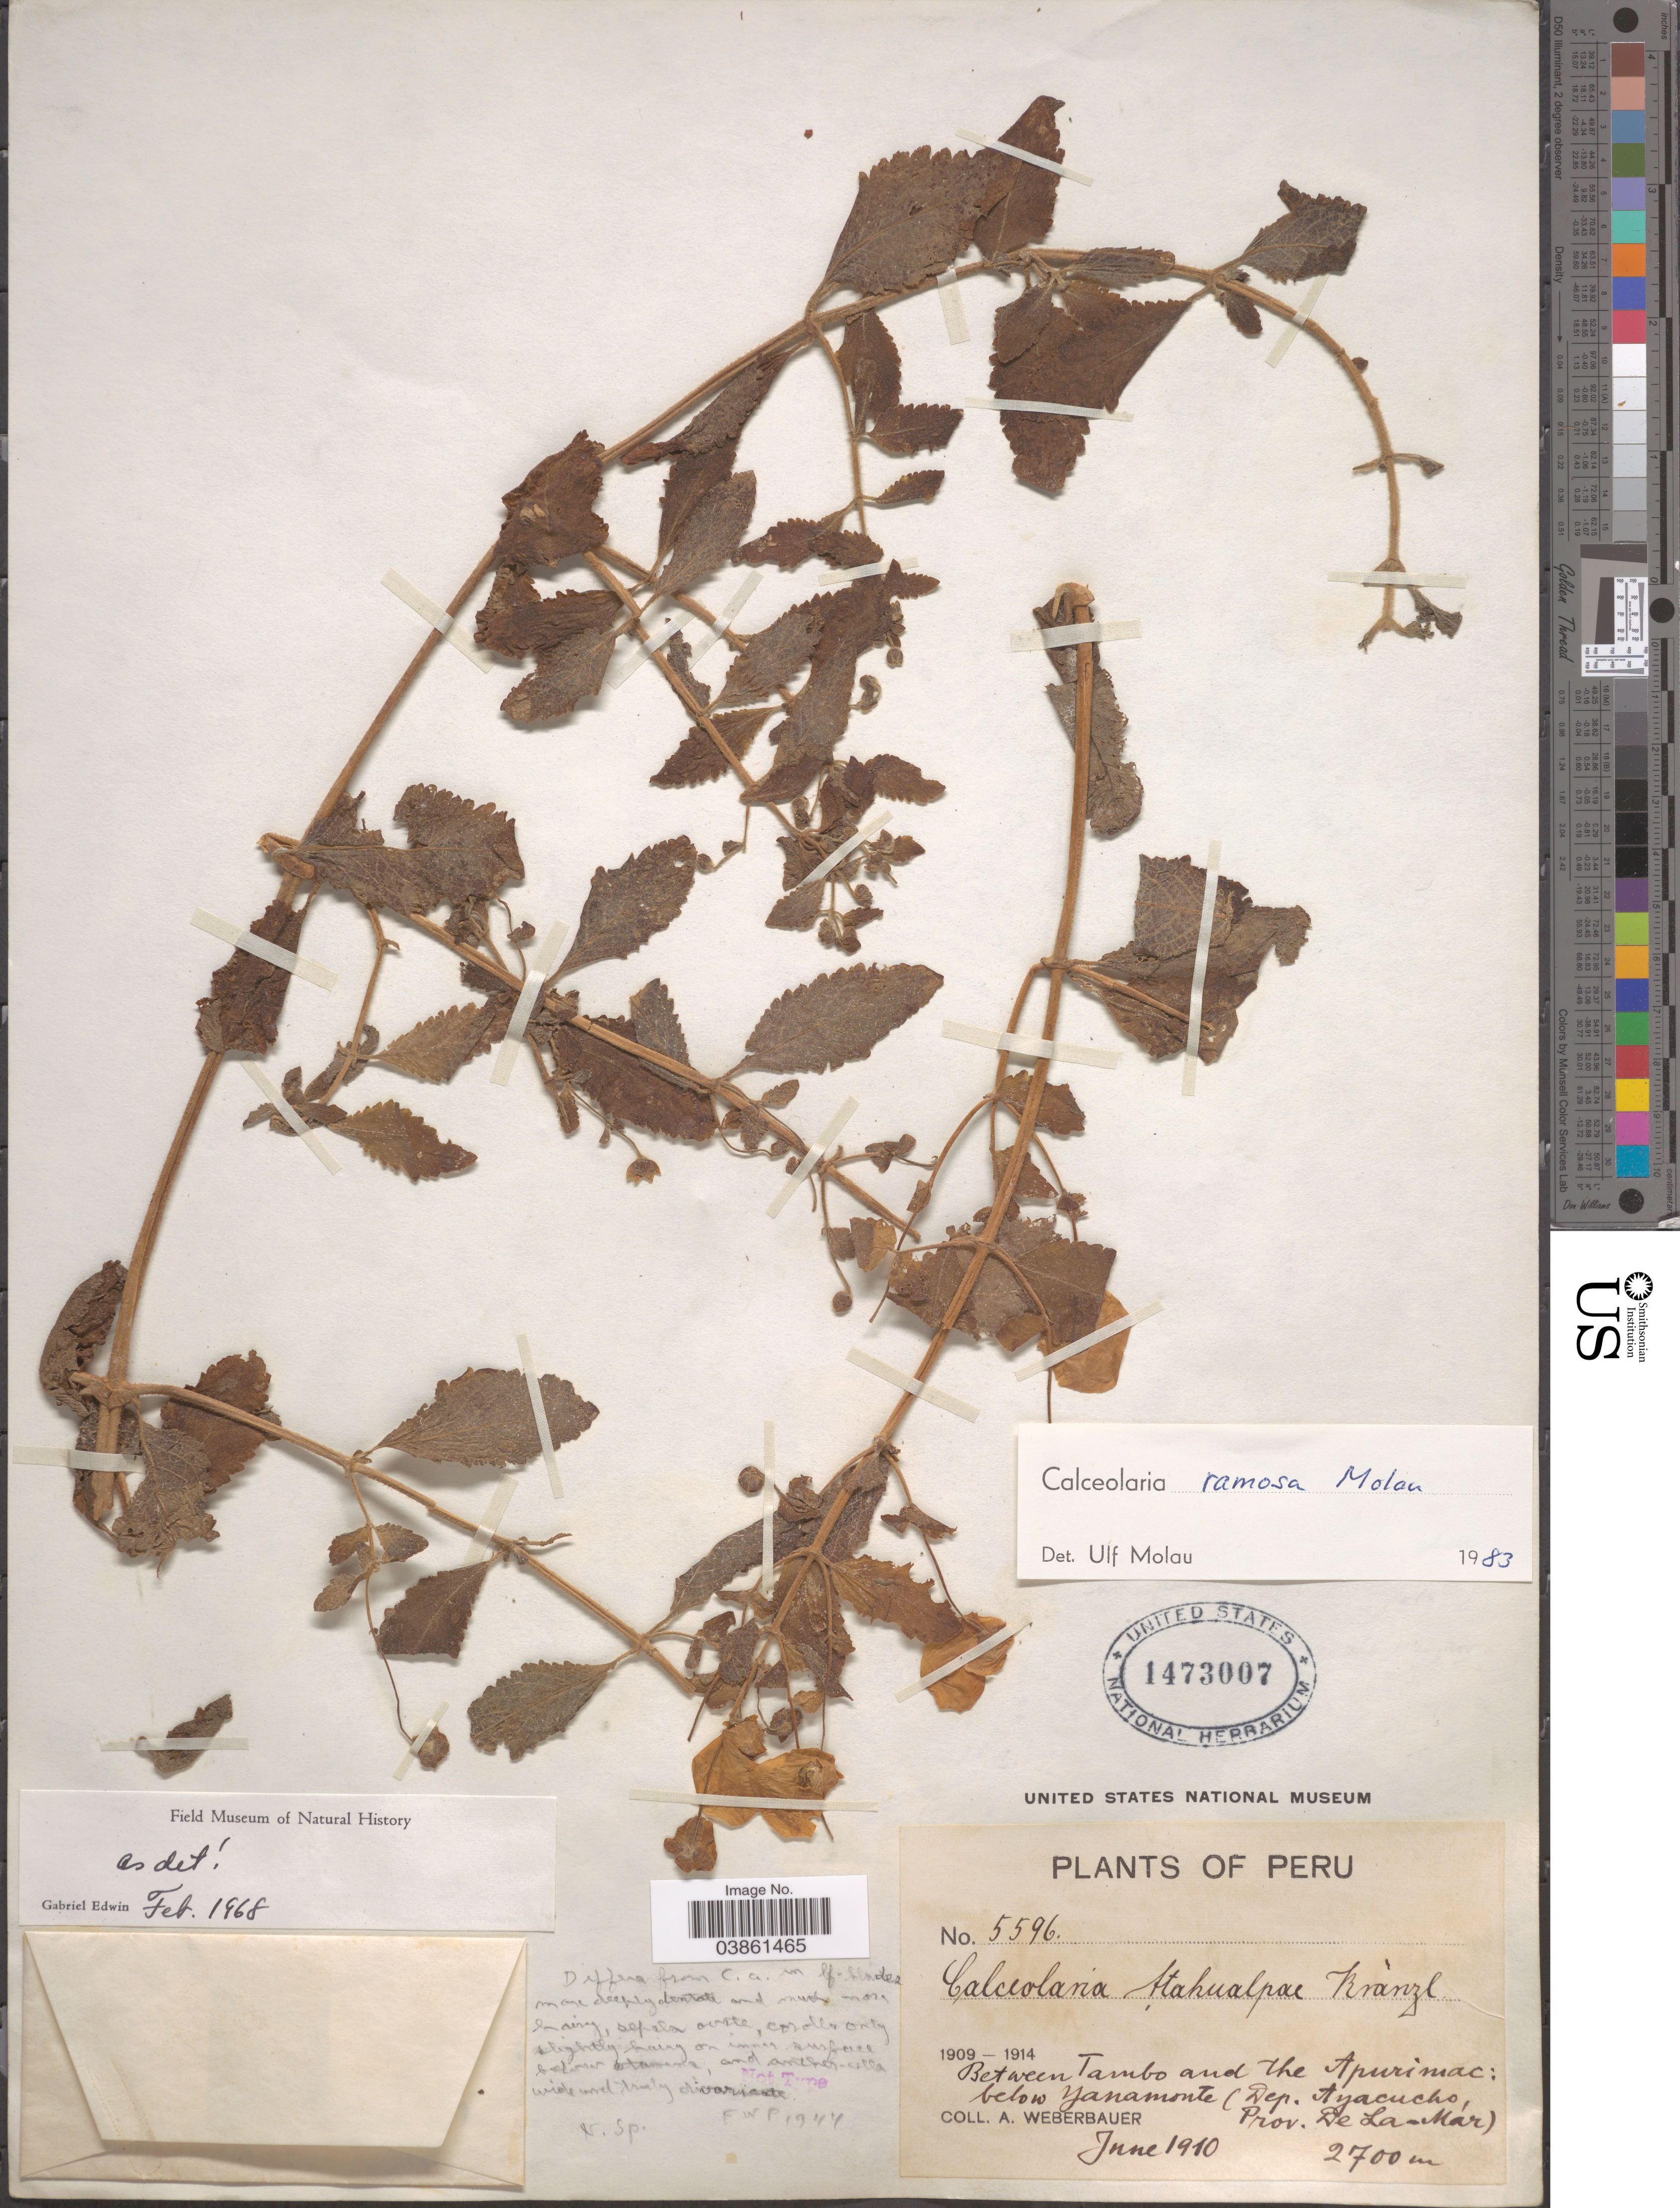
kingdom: Plantae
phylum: Tracheophyta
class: Magnoliopsida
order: Lamiales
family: Calceolariaceae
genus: Calceolaria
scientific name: Calceolaria ramosa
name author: Molau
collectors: A. Weberbauer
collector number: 5596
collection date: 1910-06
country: Peru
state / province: Ayacucho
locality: Between Tambo and the Apurimac: below Yanamonte (Dep. Ayacucho, Prov. De La-Mar).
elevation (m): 2700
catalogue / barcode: US 1473007